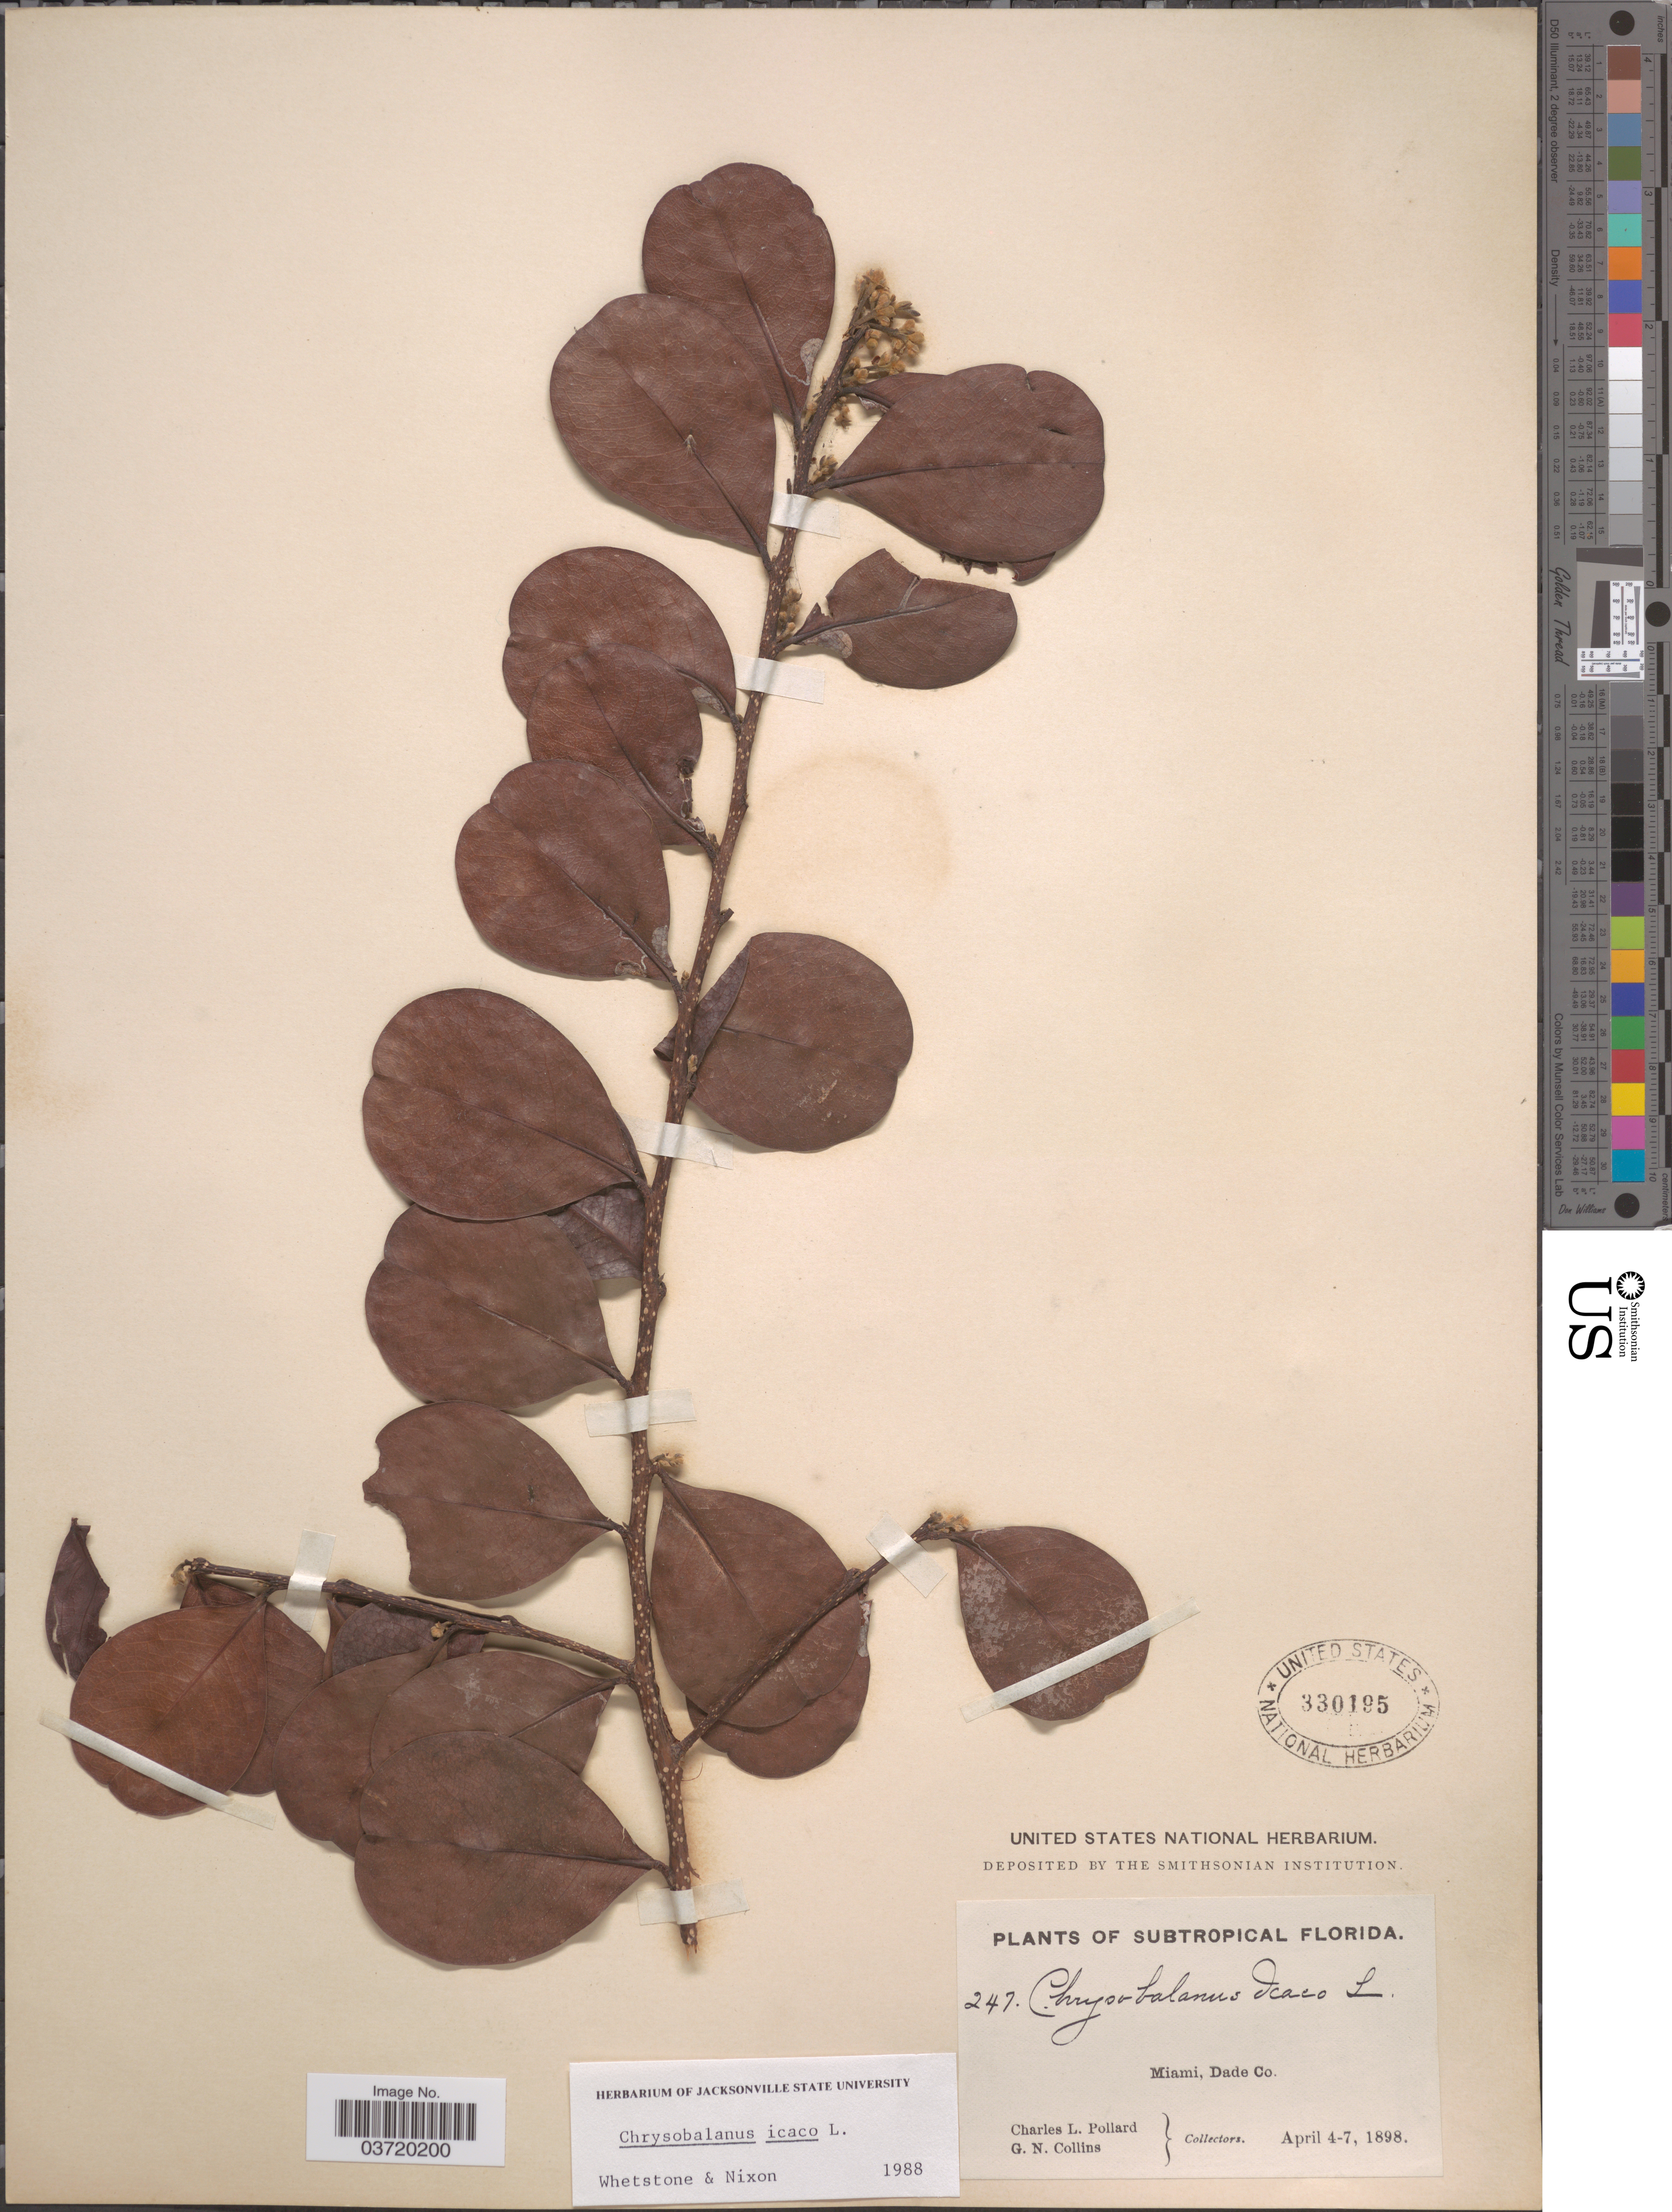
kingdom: Plantae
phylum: Tracheophyta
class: Magnoliopsida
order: Malpighiales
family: Chrysobalanaceae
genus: Chrysobalanus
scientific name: Chrysobalanus icaco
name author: L.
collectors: C. L. Pollard & G. Collins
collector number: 247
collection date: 1898-04-04/1898-04-07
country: United States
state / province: Florida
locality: Subtropical Florida. Miami, Dade Co.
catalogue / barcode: US 330195